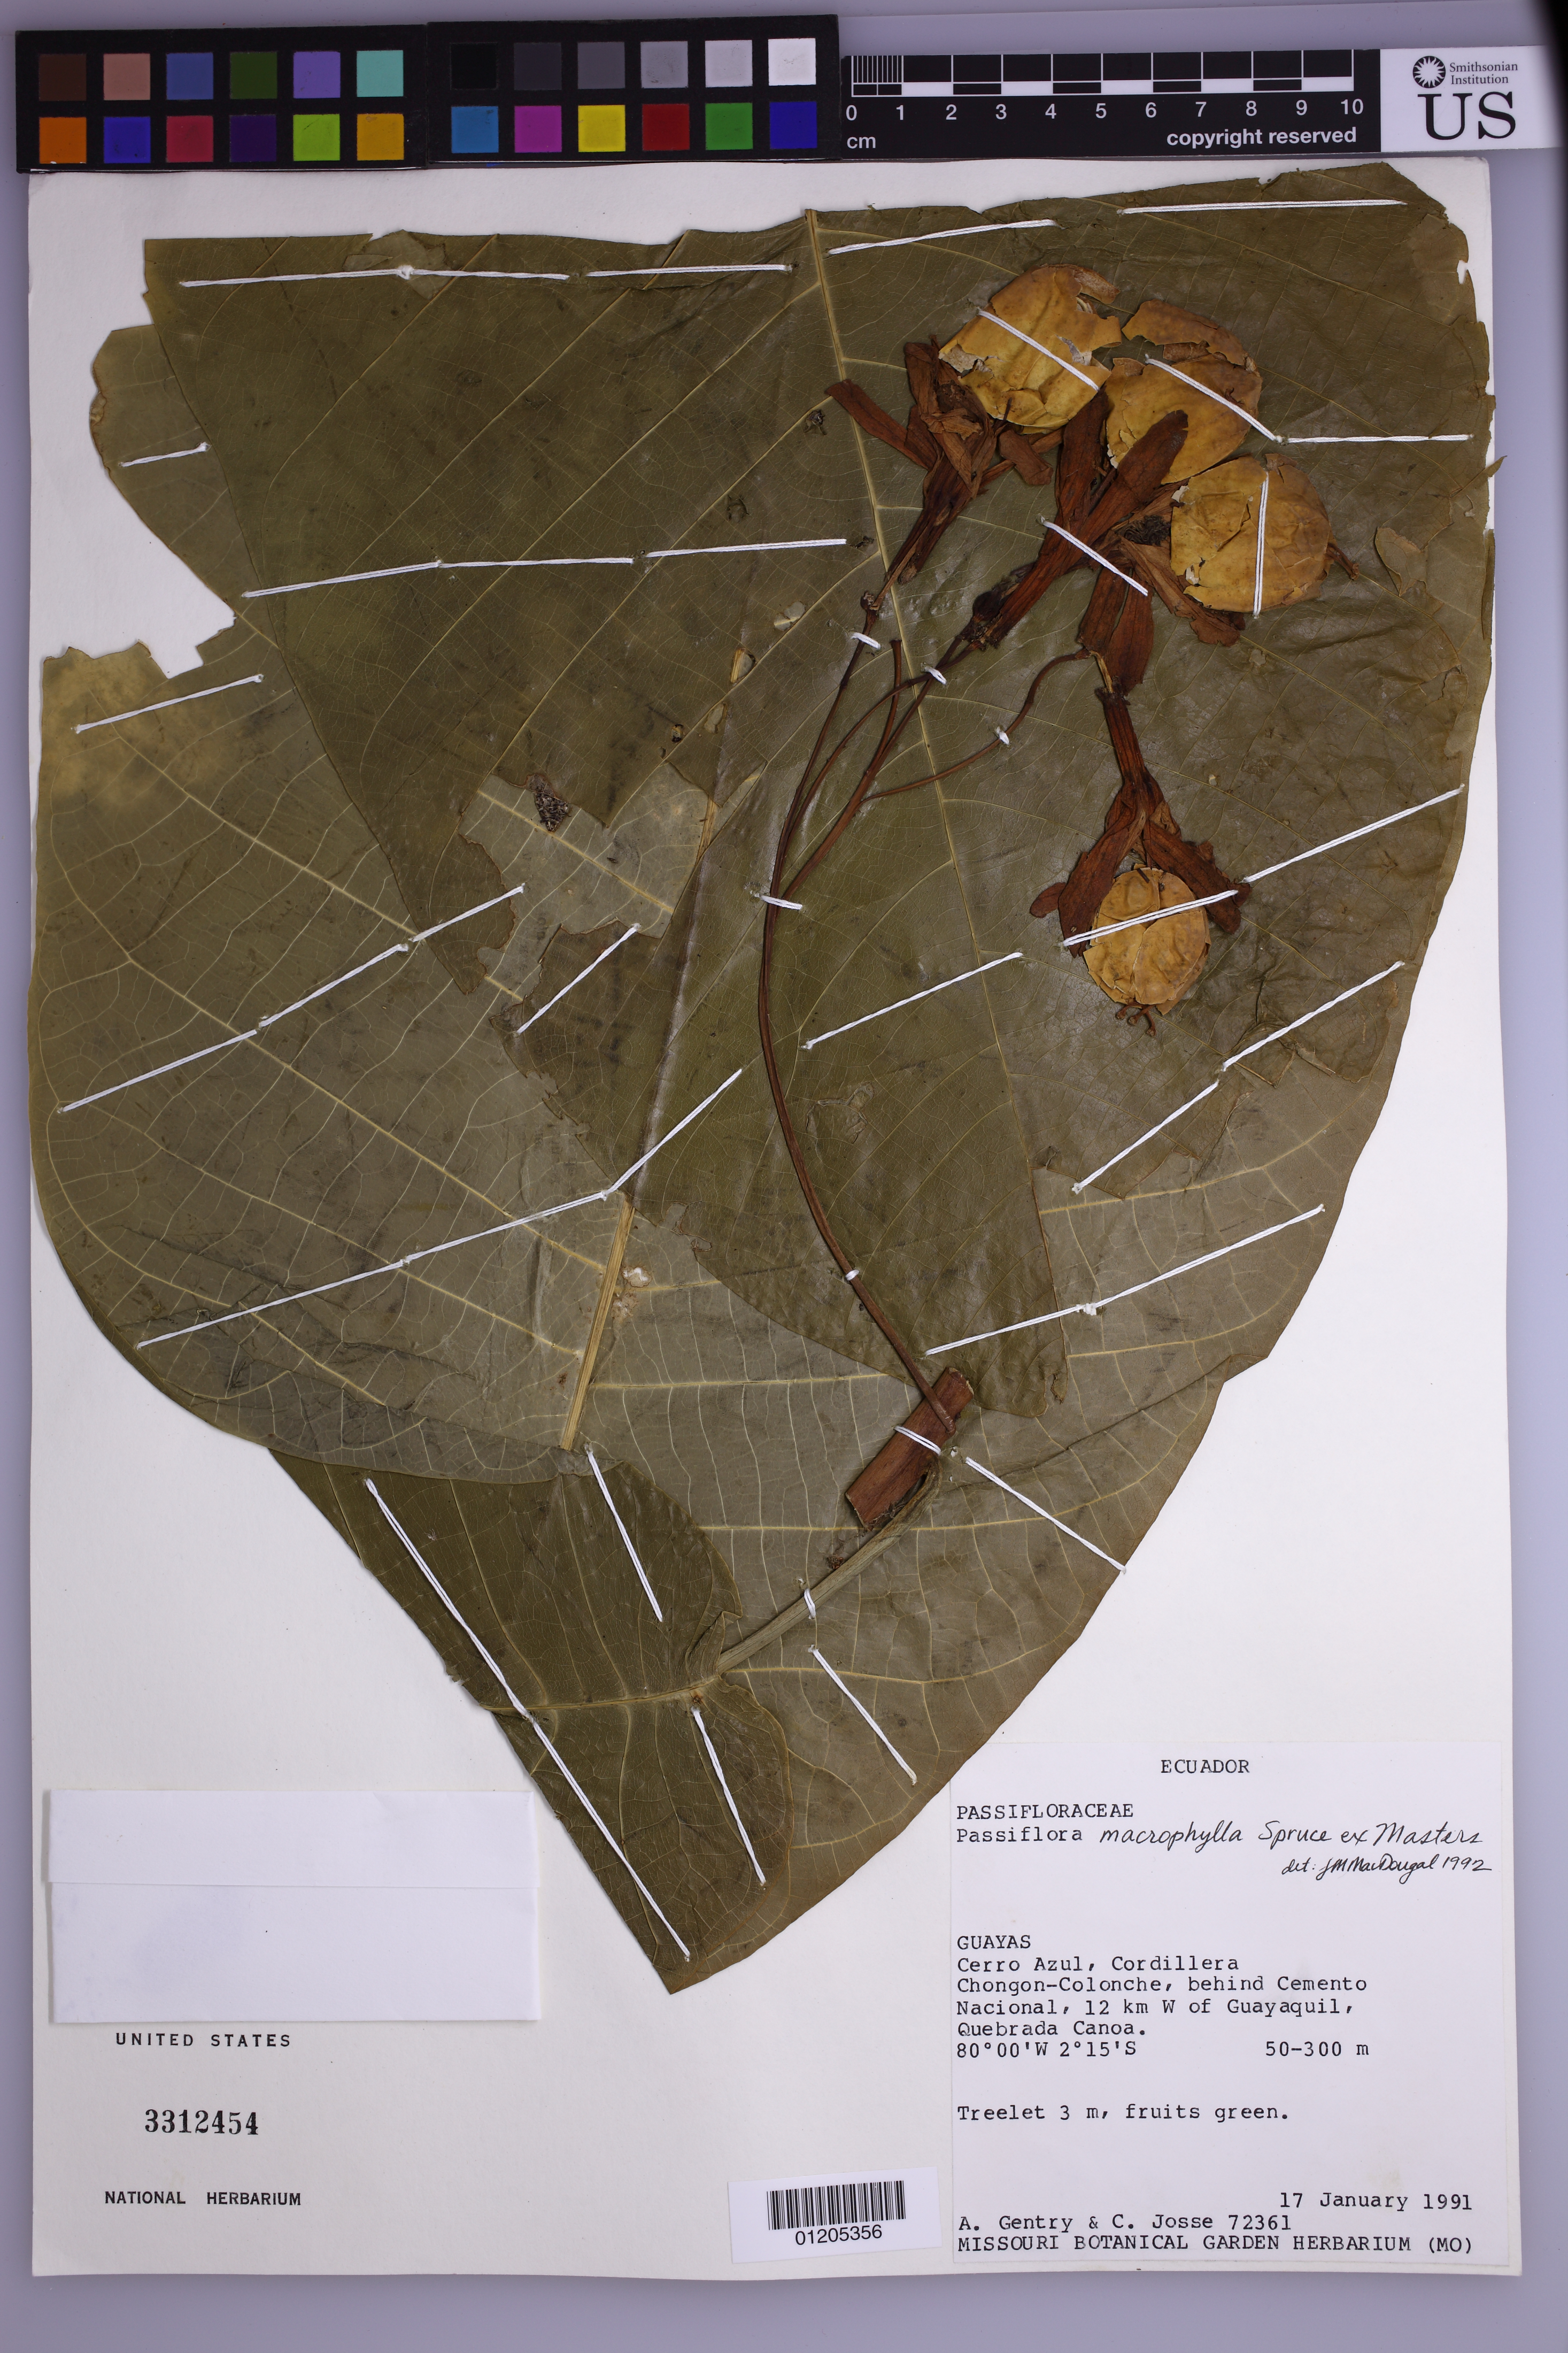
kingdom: Plantae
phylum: Tracheophyta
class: Magnoliopsida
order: Malpighiales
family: Passifloraceae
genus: Passiflora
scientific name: Passiflora macrophylla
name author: Mast.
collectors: A. H. Gentry & C. Josse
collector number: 72361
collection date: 1991-01-17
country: Ecuador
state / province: Guayas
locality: Cerro Azul, Cordillera Chongon-Colonche, behind Cemento Nacional, 12 km W of Guayaquil, Quebrada Canoa.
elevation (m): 50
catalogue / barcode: US 3312454